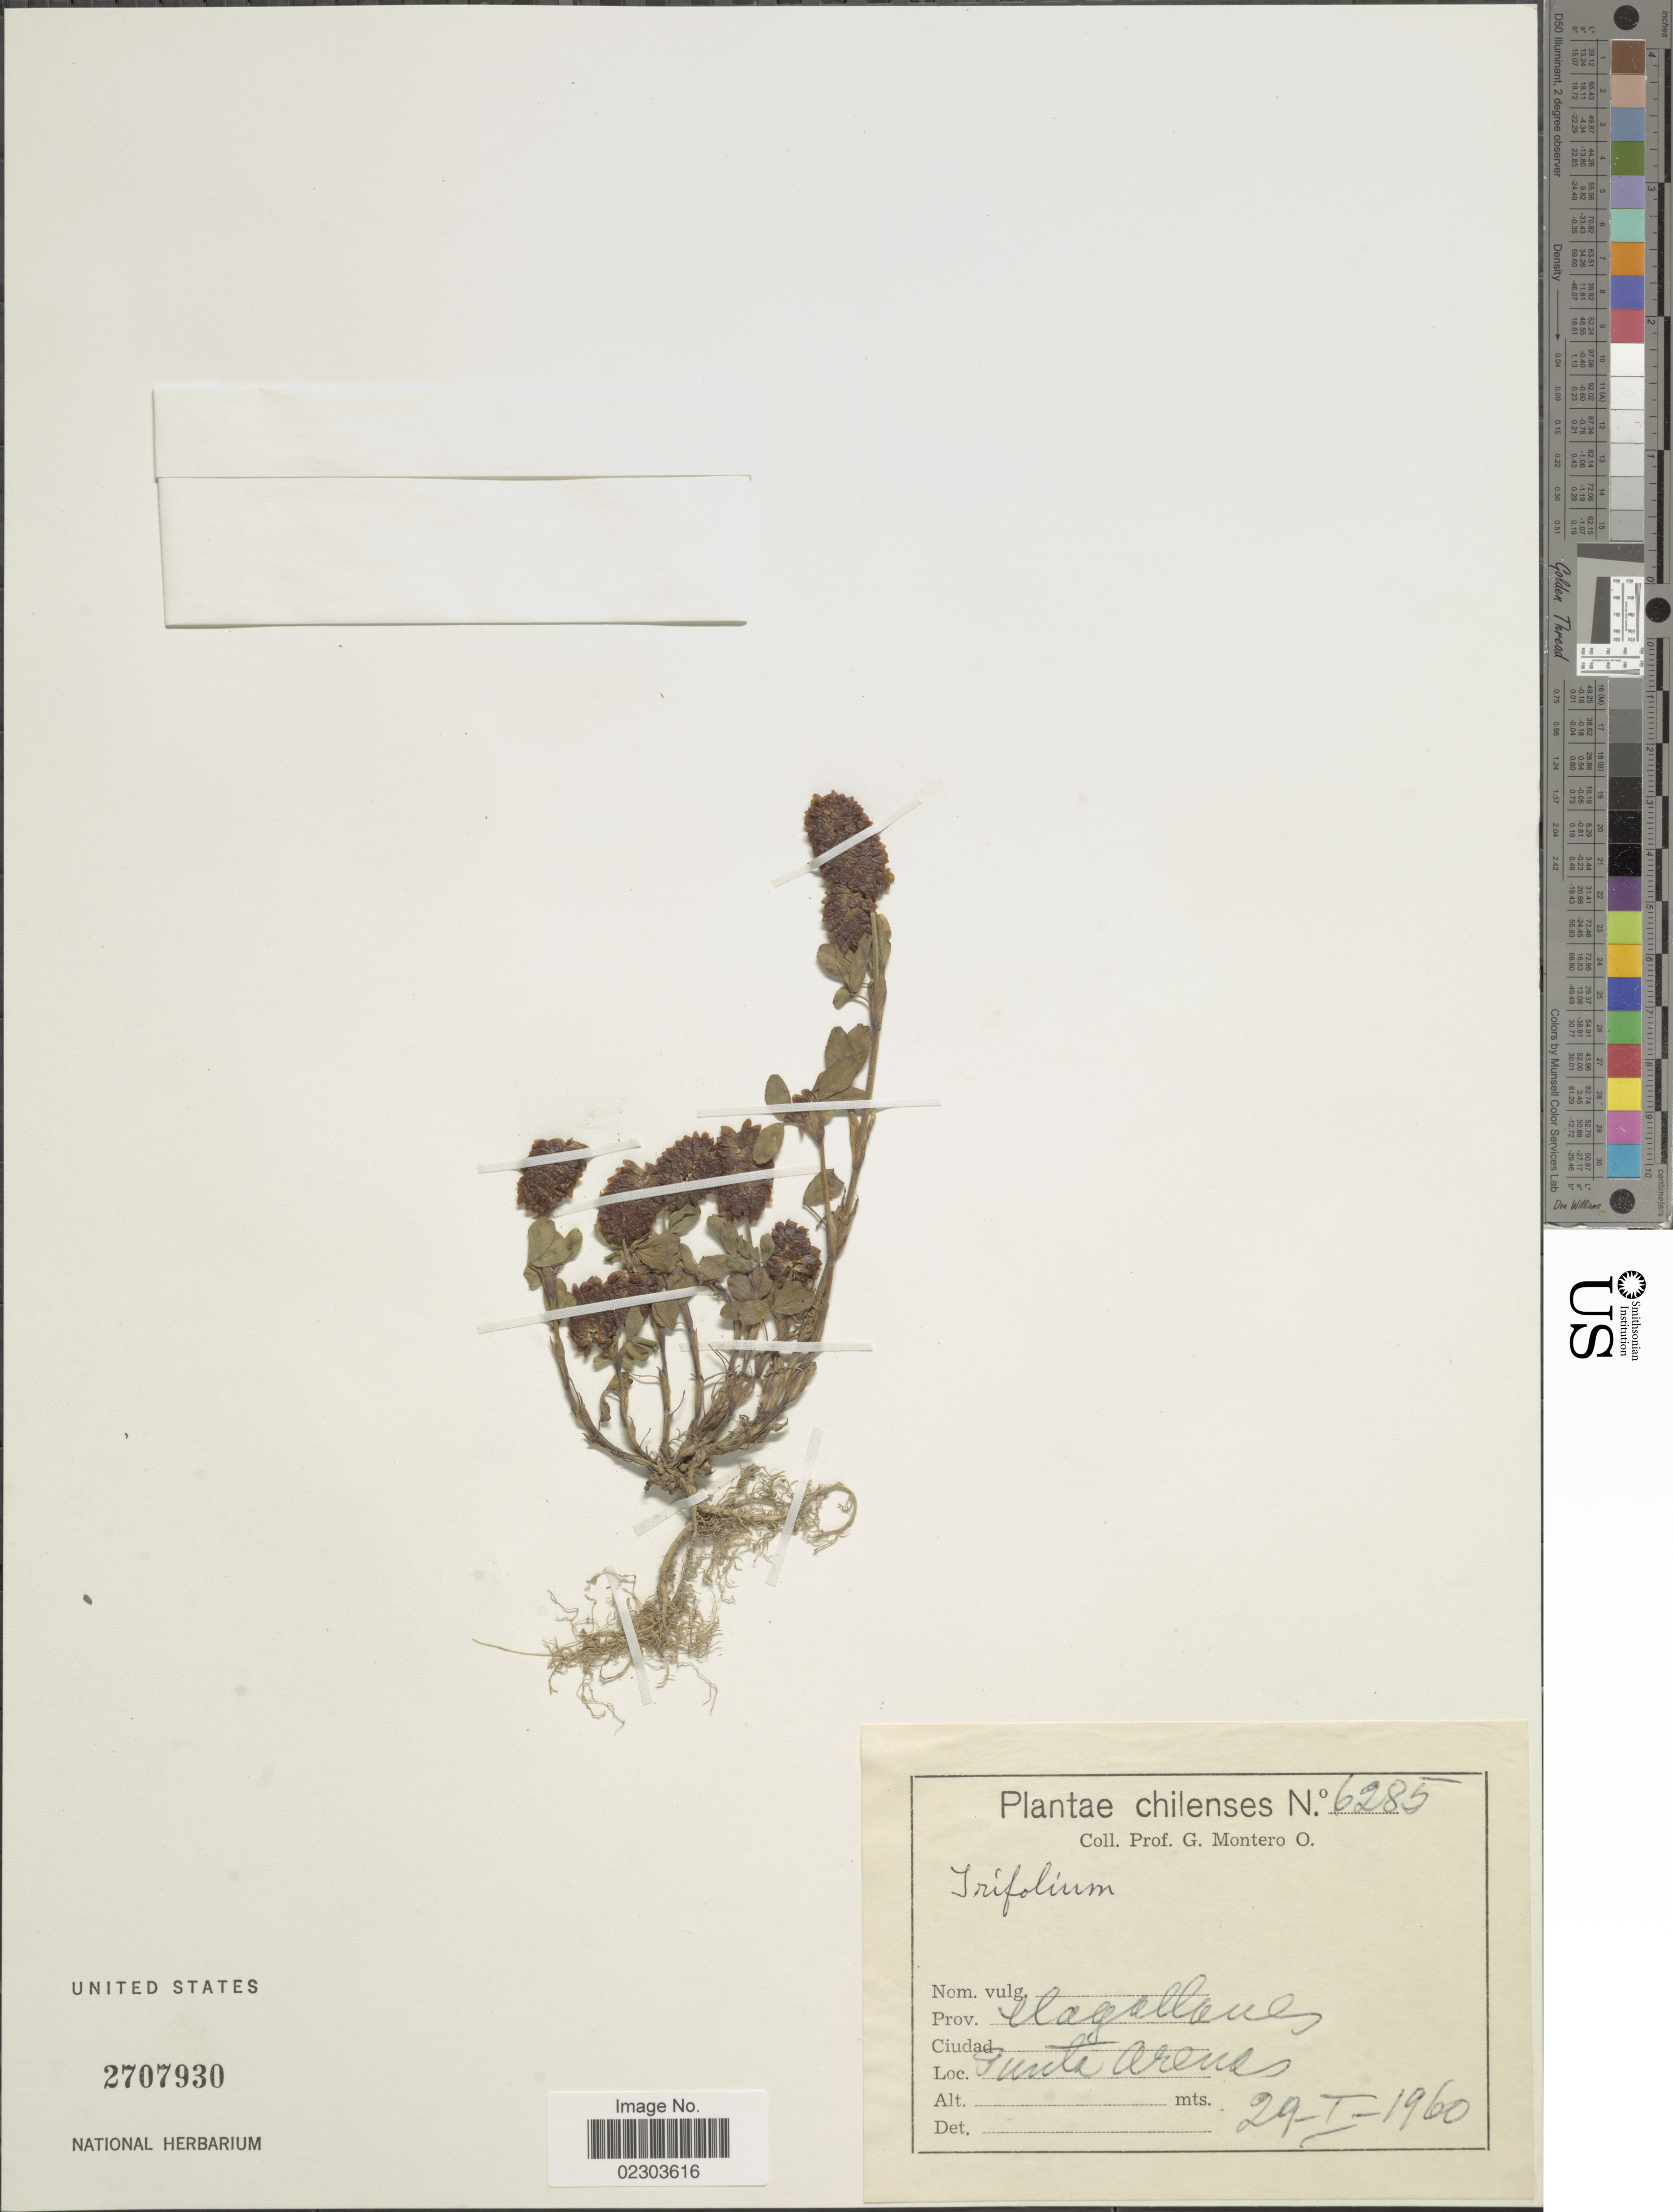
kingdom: Plantae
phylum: Tracheophyta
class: Magnoliopsida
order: Fabales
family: Fabaceae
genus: Trifolium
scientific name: Trifolium sp.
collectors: G. Montero O.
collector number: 6285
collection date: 1960-01-29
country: Chile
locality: Prov. Magallanes, Punta Arenas.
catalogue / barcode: US 2707930